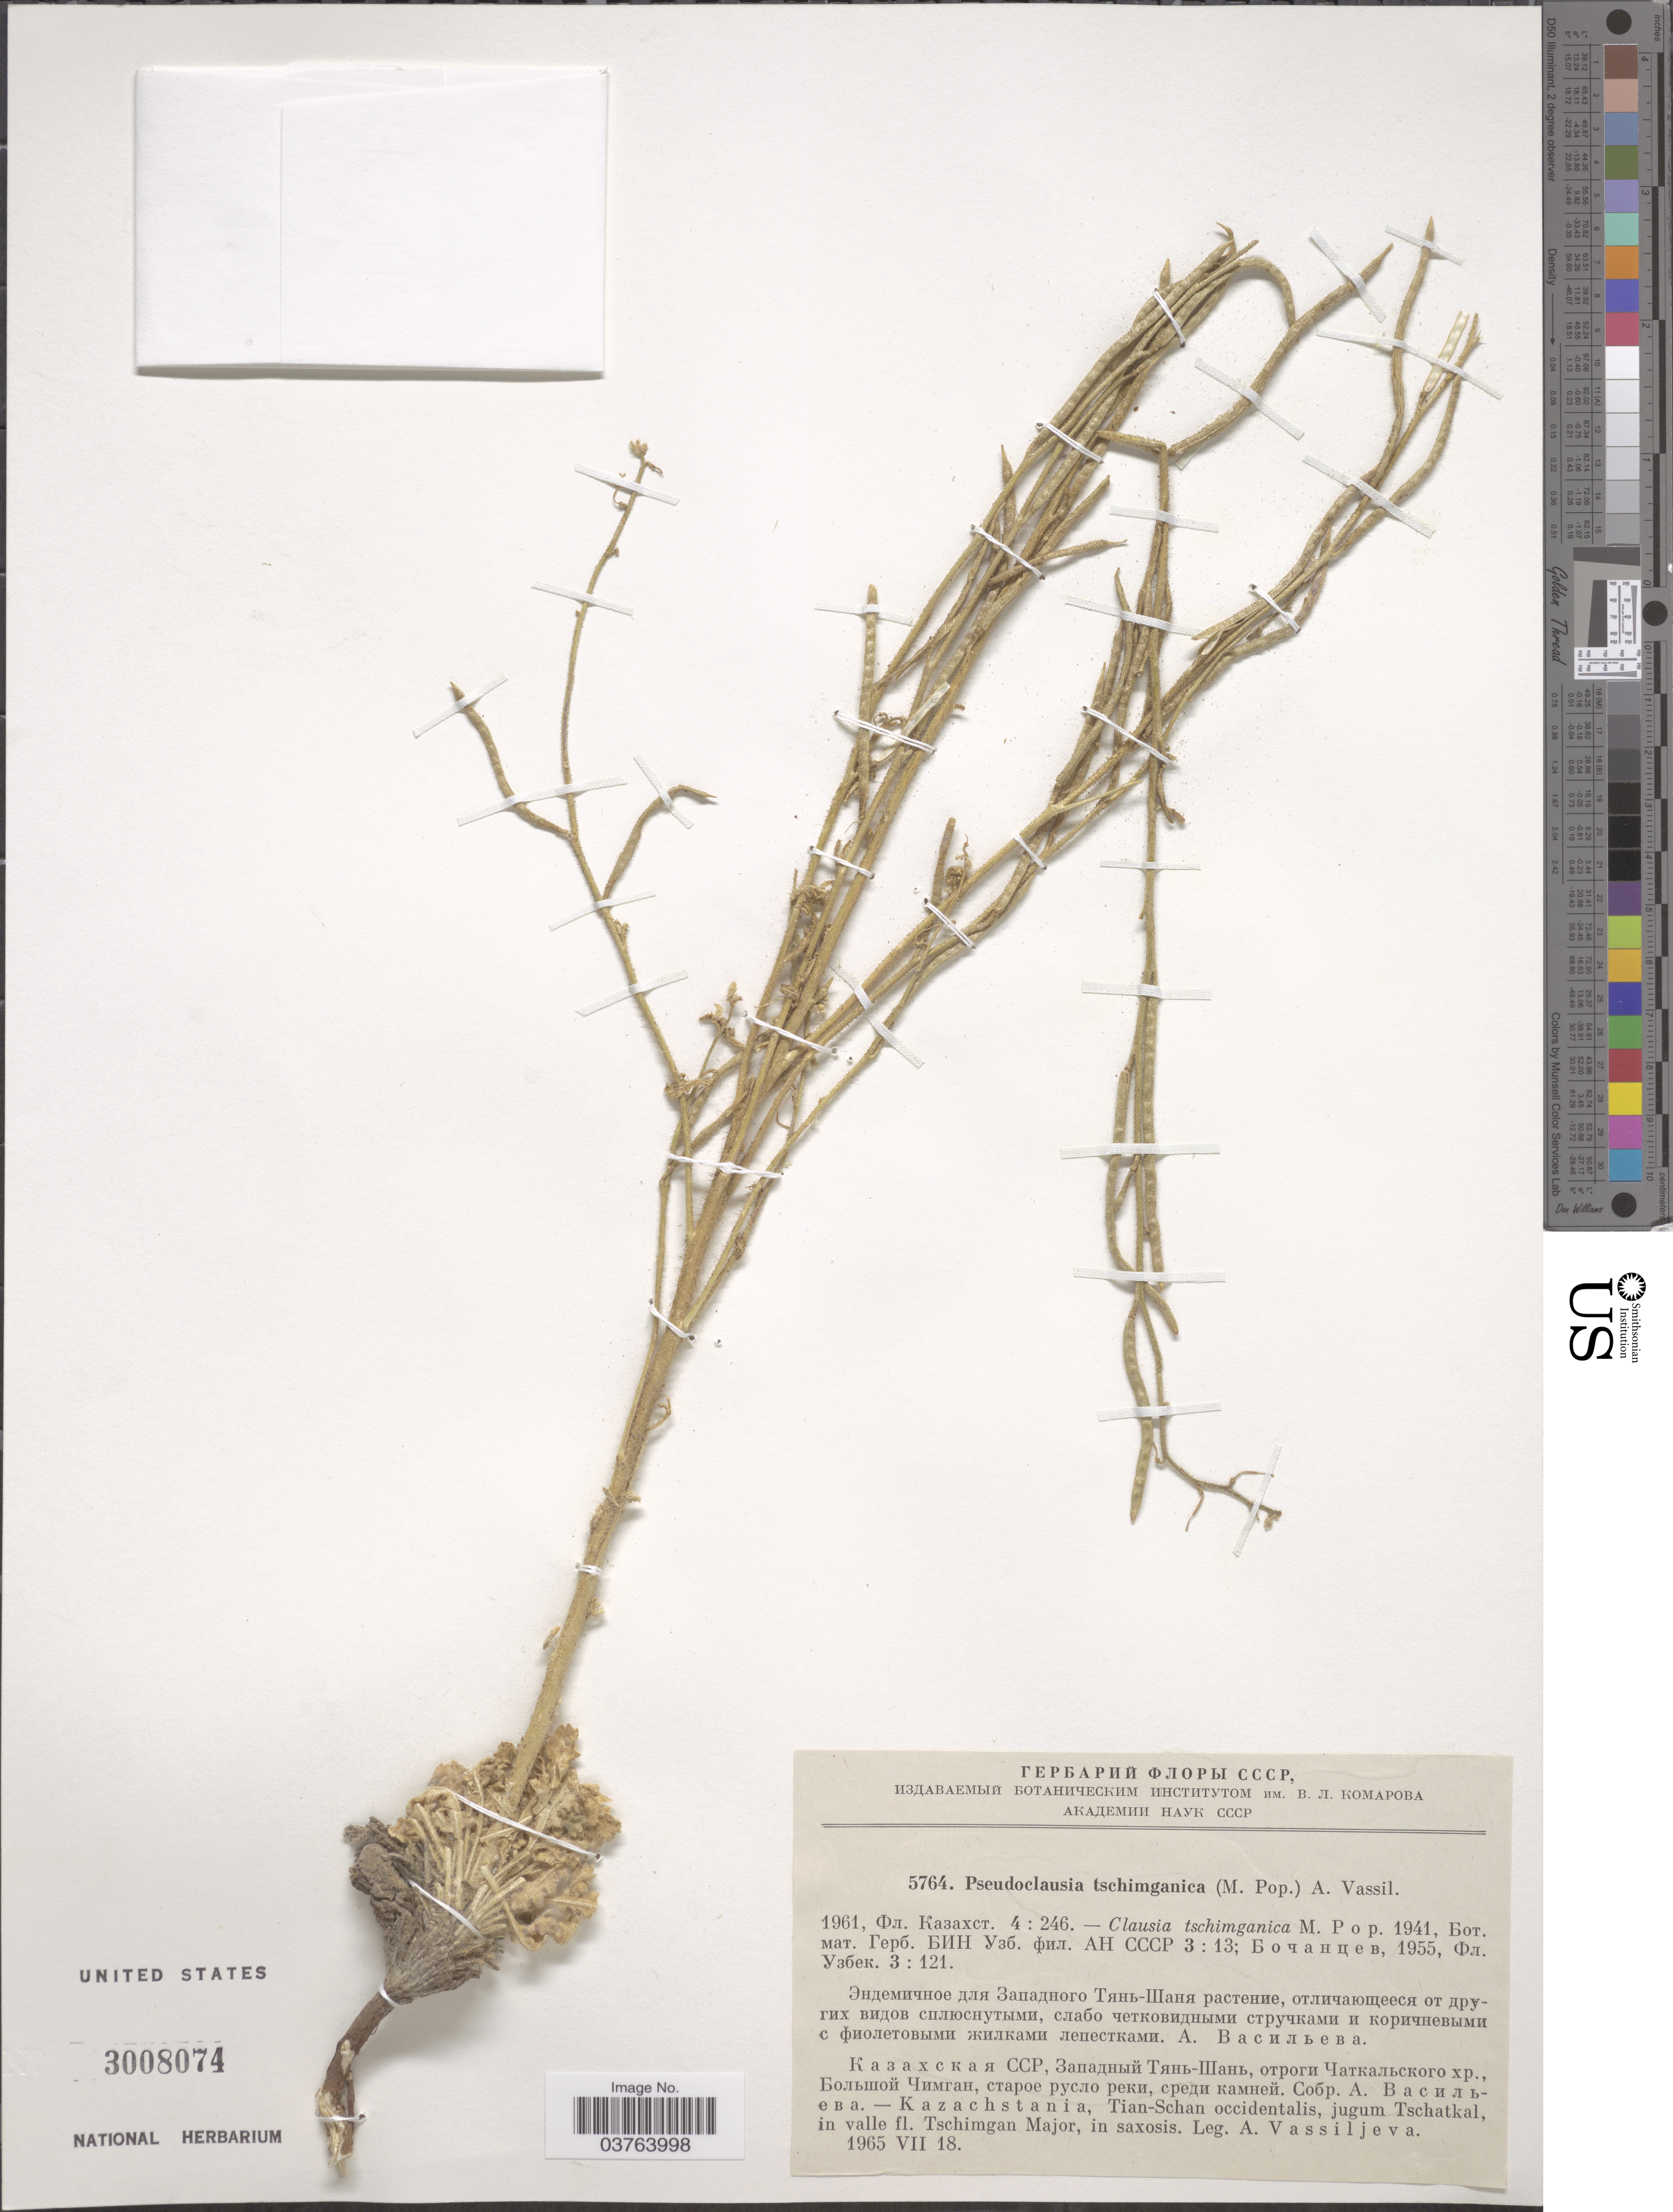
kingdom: Plantae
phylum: Tracheophyta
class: Magnoliopsida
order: Brassicales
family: Brassicaceae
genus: Pseudoclausia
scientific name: Pseudoclausia tschimganica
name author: Vassiljeva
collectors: A. Vassiljeva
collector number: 5764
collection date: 1965-07-18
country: Kazakhstan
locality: Tian-Schan occidentalis, jugum Tschatkal, in valle fl. Tschimgan Major.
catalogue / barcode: US 3008074